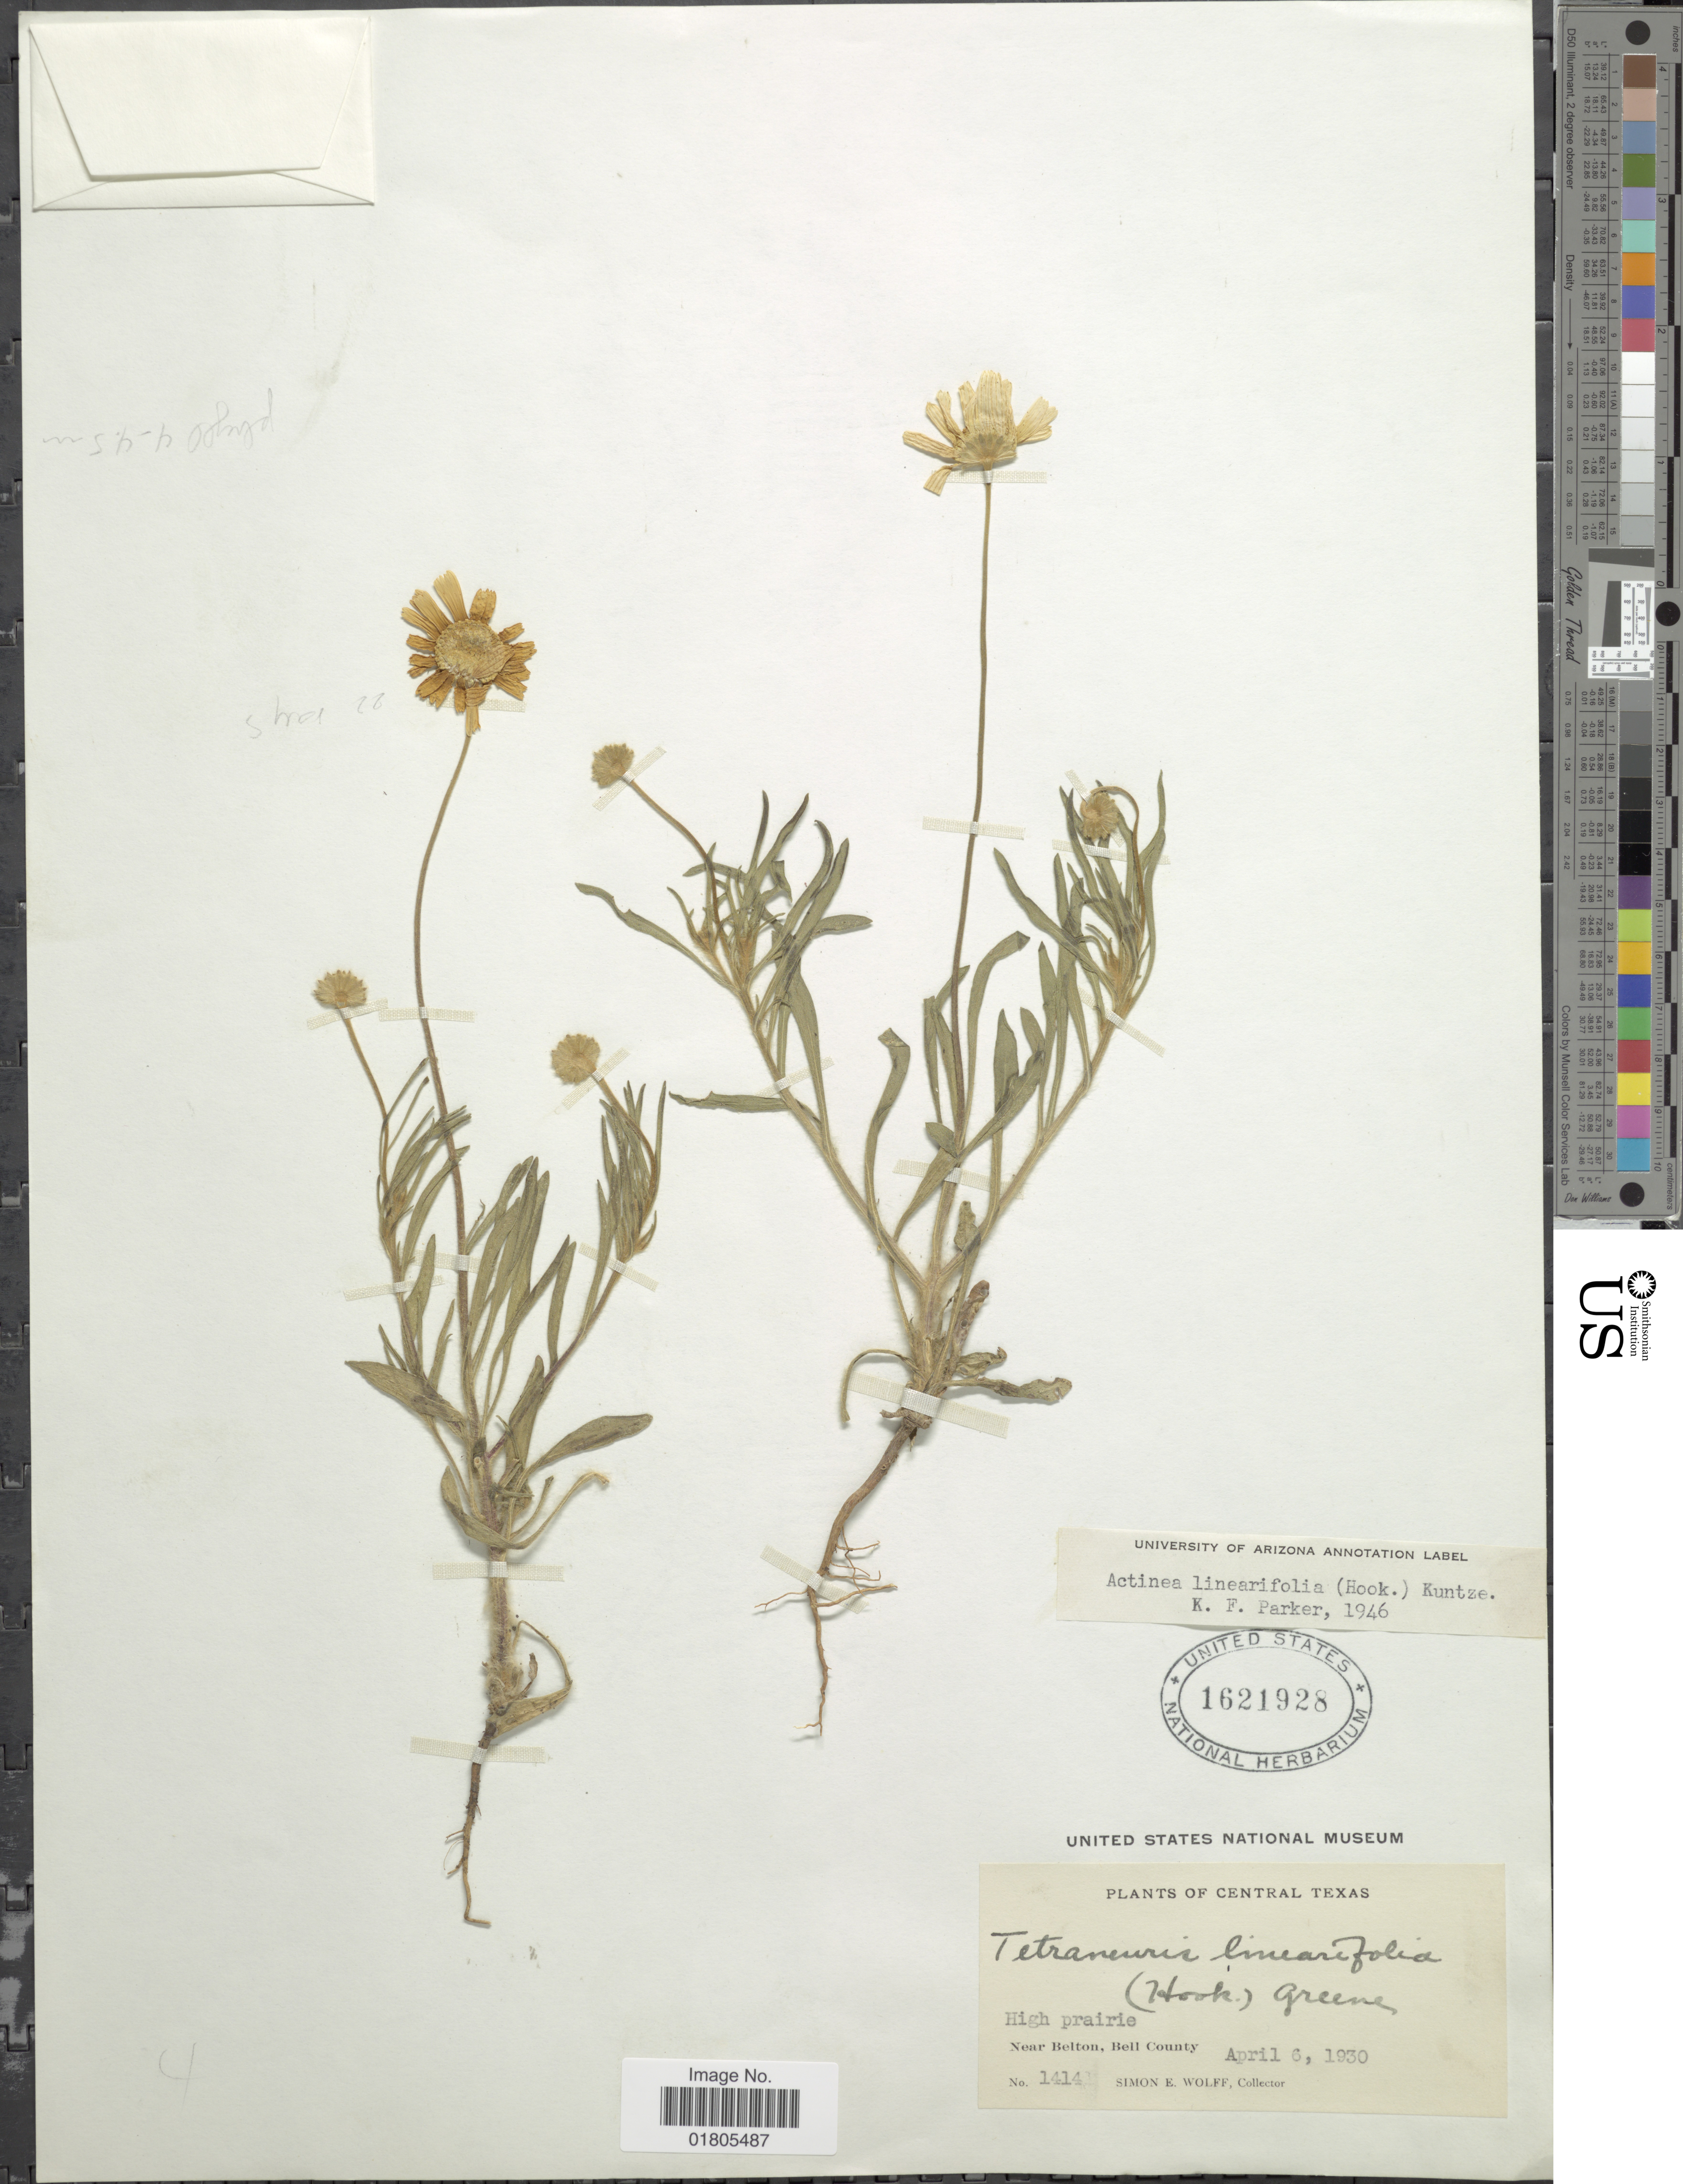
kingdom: Plantae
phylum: Tracheophyta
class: Magnoliopsida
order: Asterales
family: Asteraceae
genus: Actinea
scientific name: Actinea linearifolia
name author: (Hook.) Kuntze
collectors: S. E. Wolff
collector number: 1414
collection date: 1930-04-06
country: United States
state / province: Texas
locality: Central Texas. High prairie. Near Belton, Bell County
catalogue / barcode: US 1621928